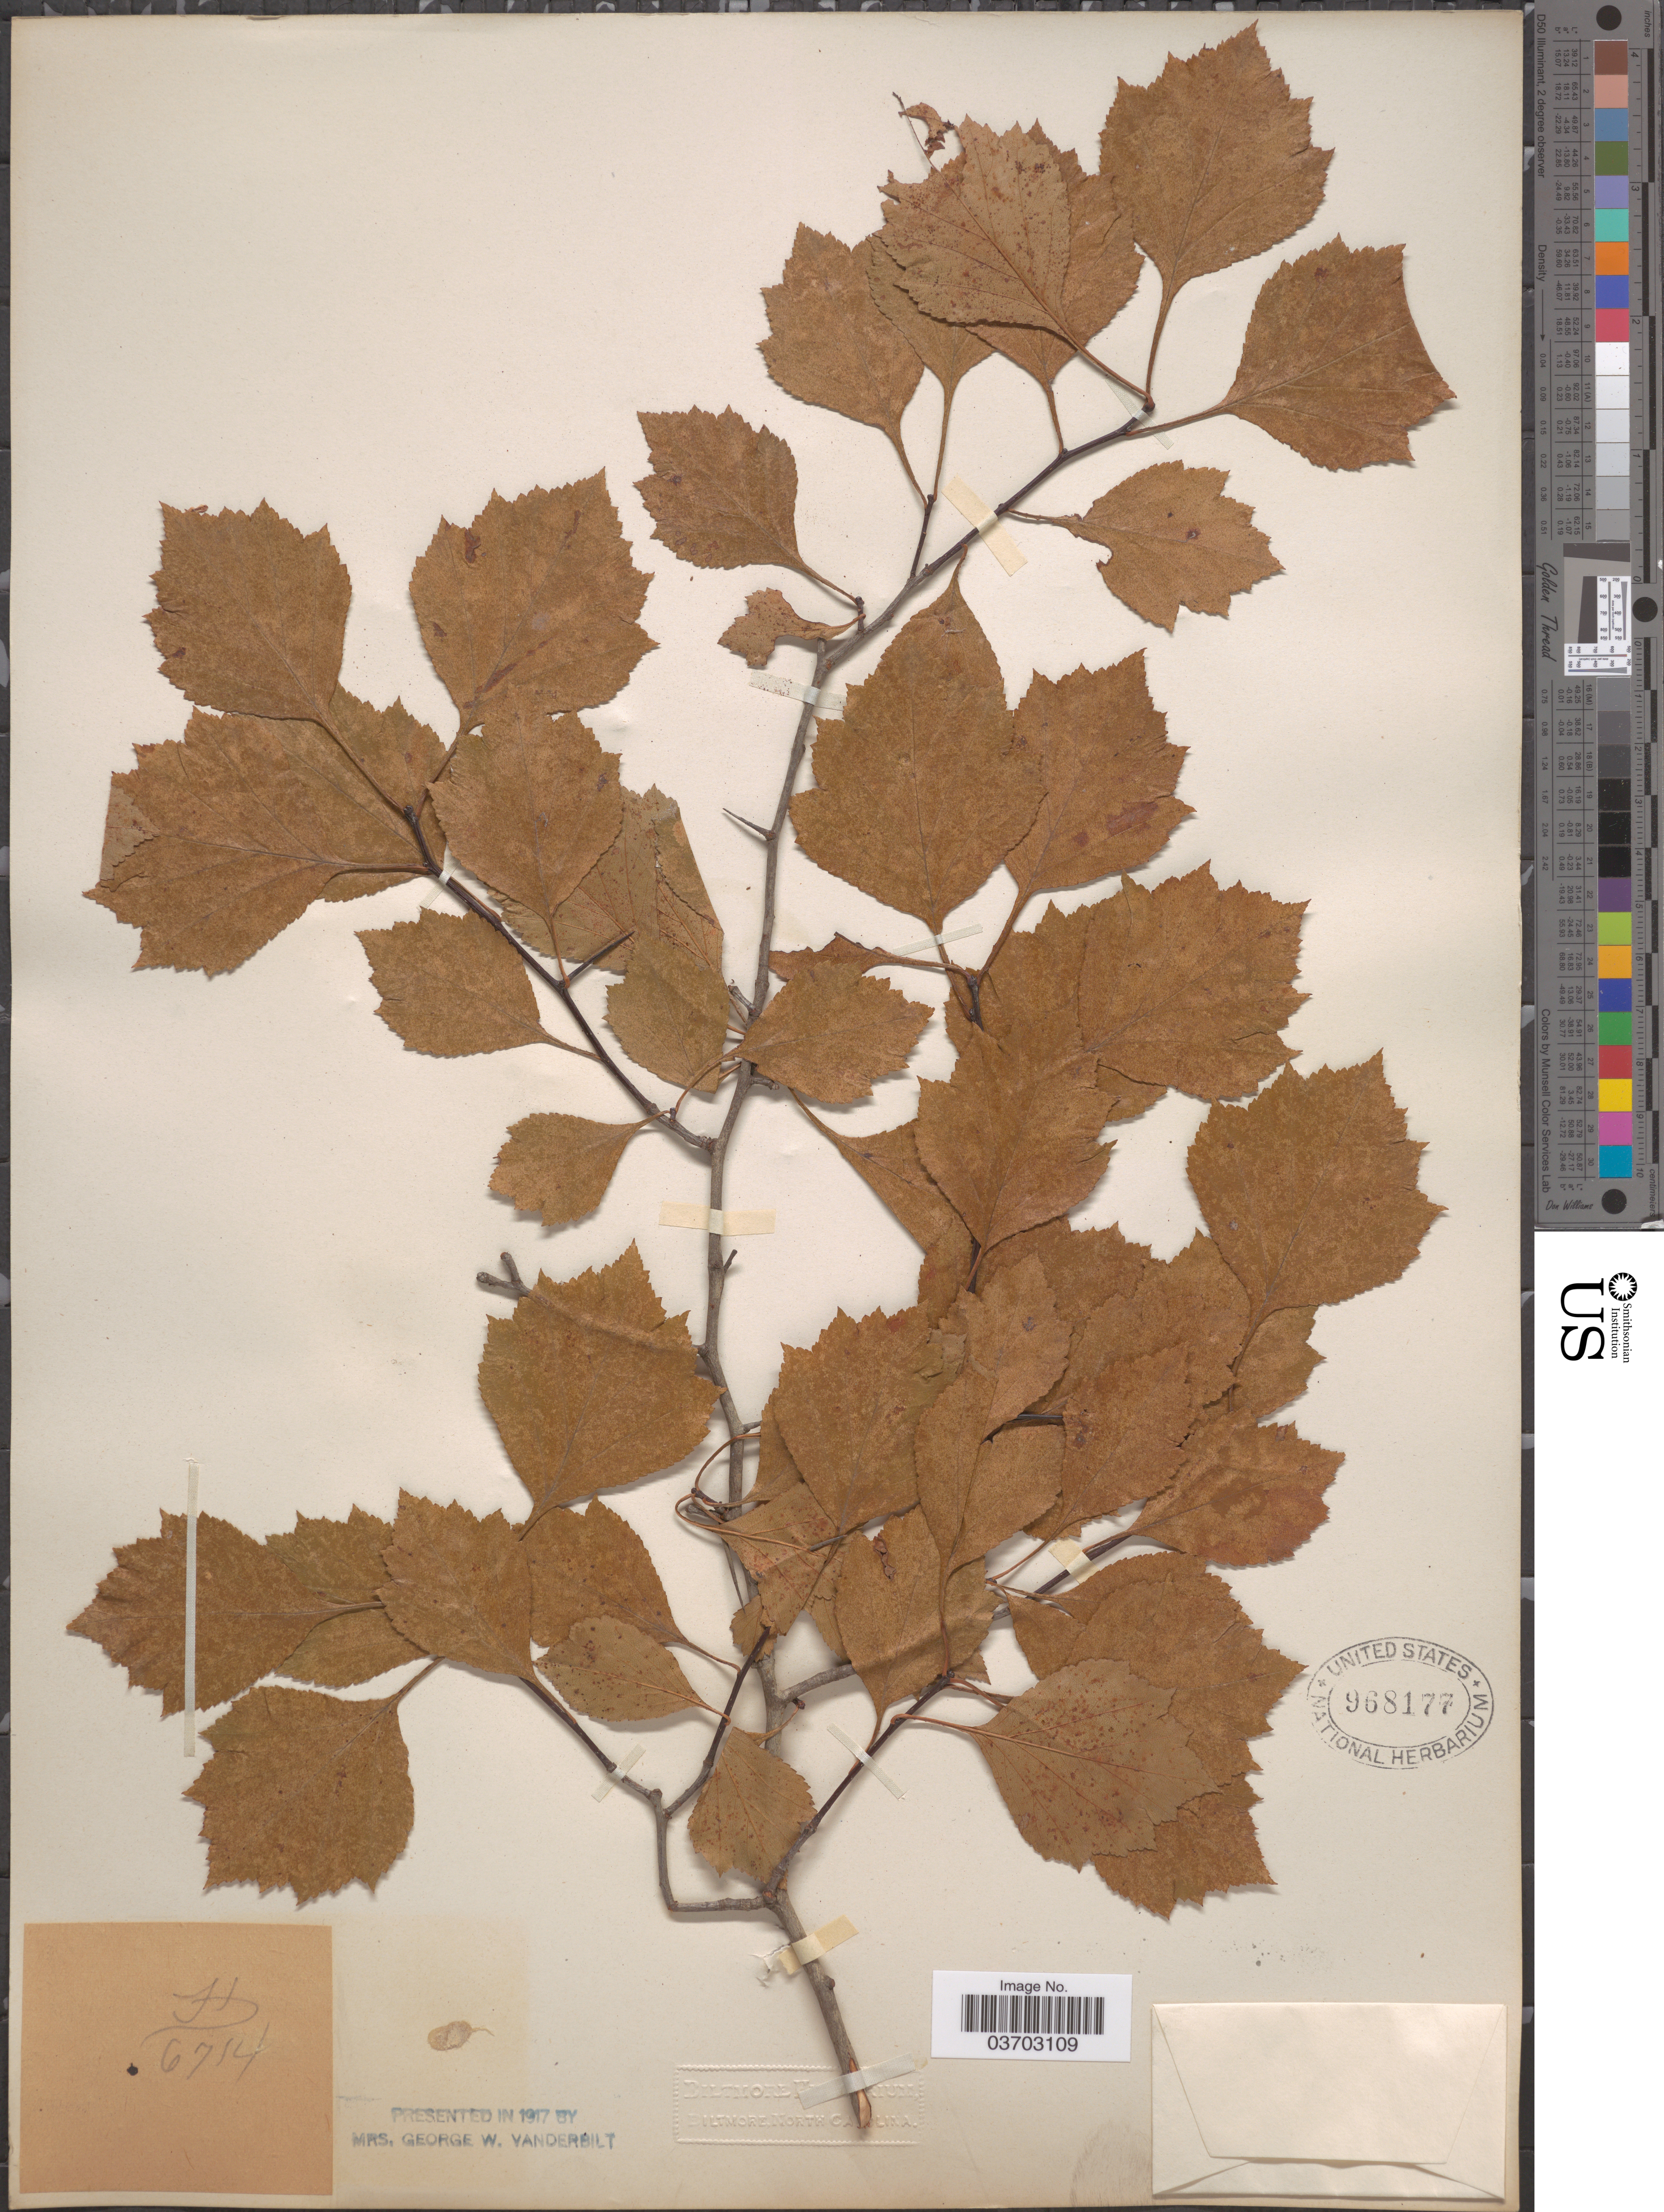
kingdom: Plantae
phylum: Tracheophyta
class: Magnoliopsida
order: Rosales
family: Rosaceae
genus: Crataegus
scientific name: Crataegus sp.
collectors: ex herb. Biltmore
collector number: H6714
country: United States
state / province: North Carolina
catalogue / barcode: US 968177